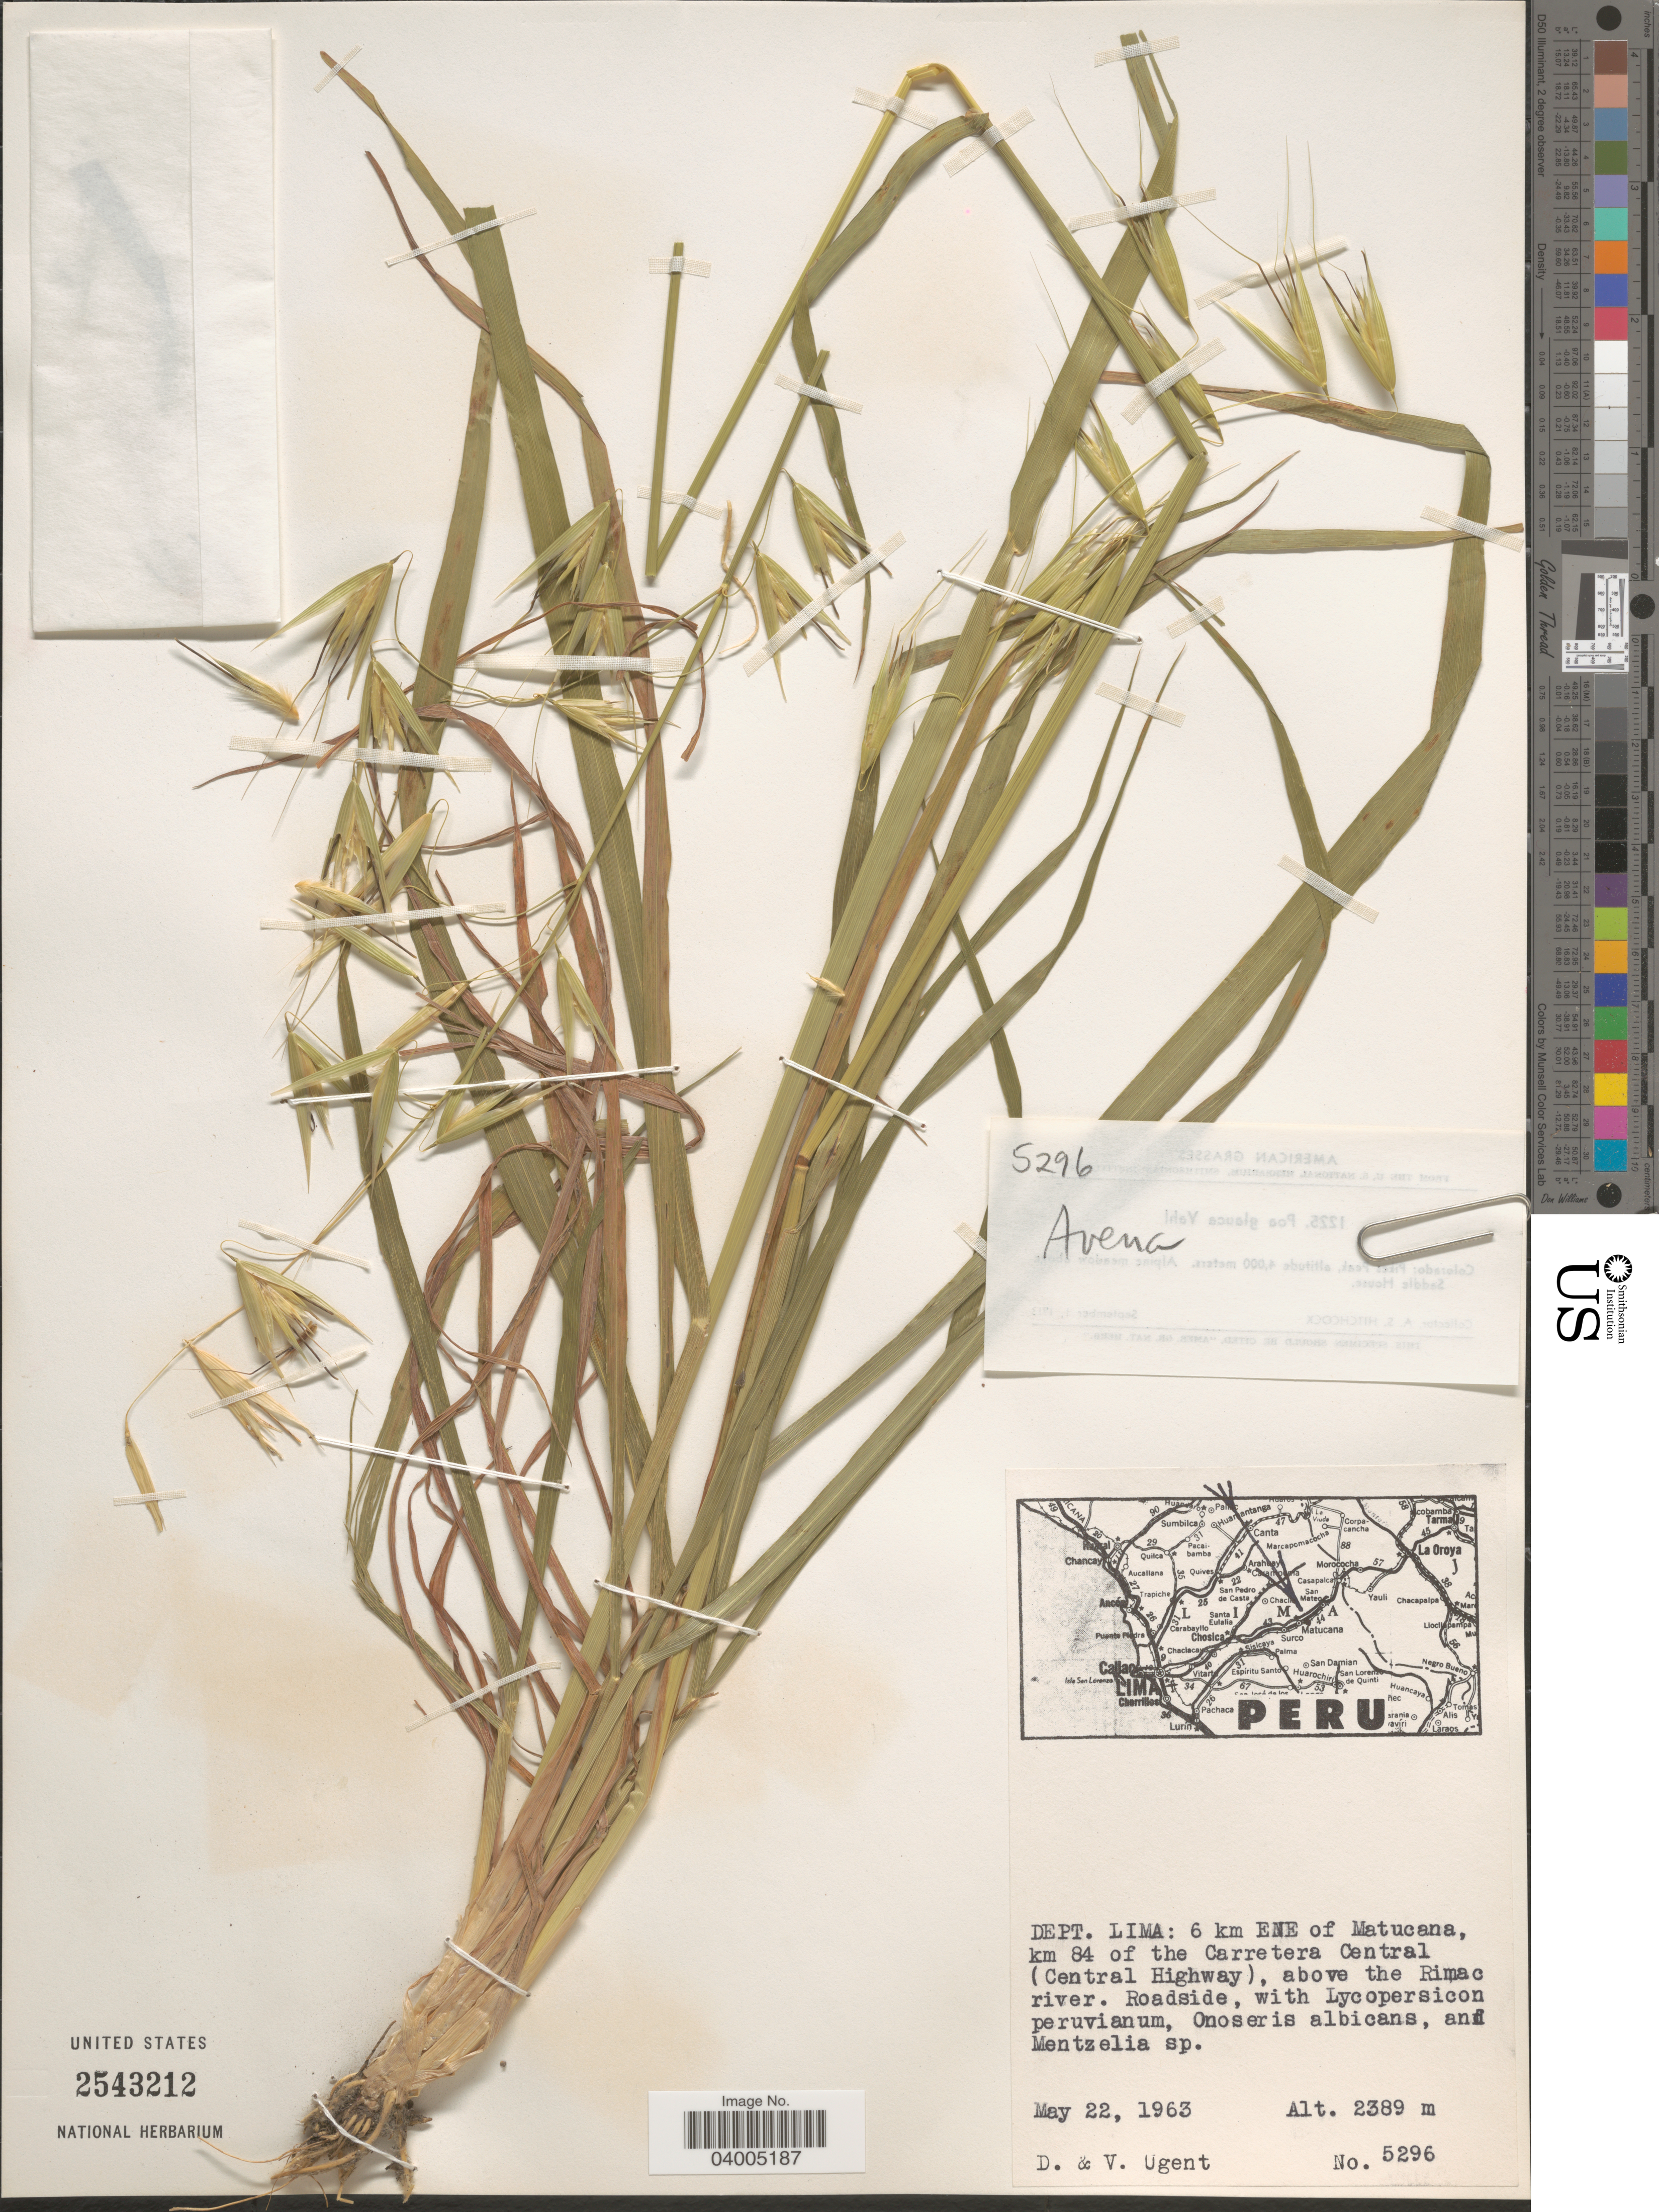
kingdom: Plantae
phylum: Tracheophyta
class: Liliopsida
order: Poales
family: Poaceae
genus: Avena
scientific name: Avena sp.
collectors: D. Ugent & V. Ugent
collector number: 5296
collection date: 1963-05-22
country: Peru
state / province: Lima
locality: Dept. Lima: 6 km ENE of Matucana, km 84 of the Carretera Central (Central Highway), above the Rimac river.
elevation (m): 2389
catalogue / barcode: US 2543212